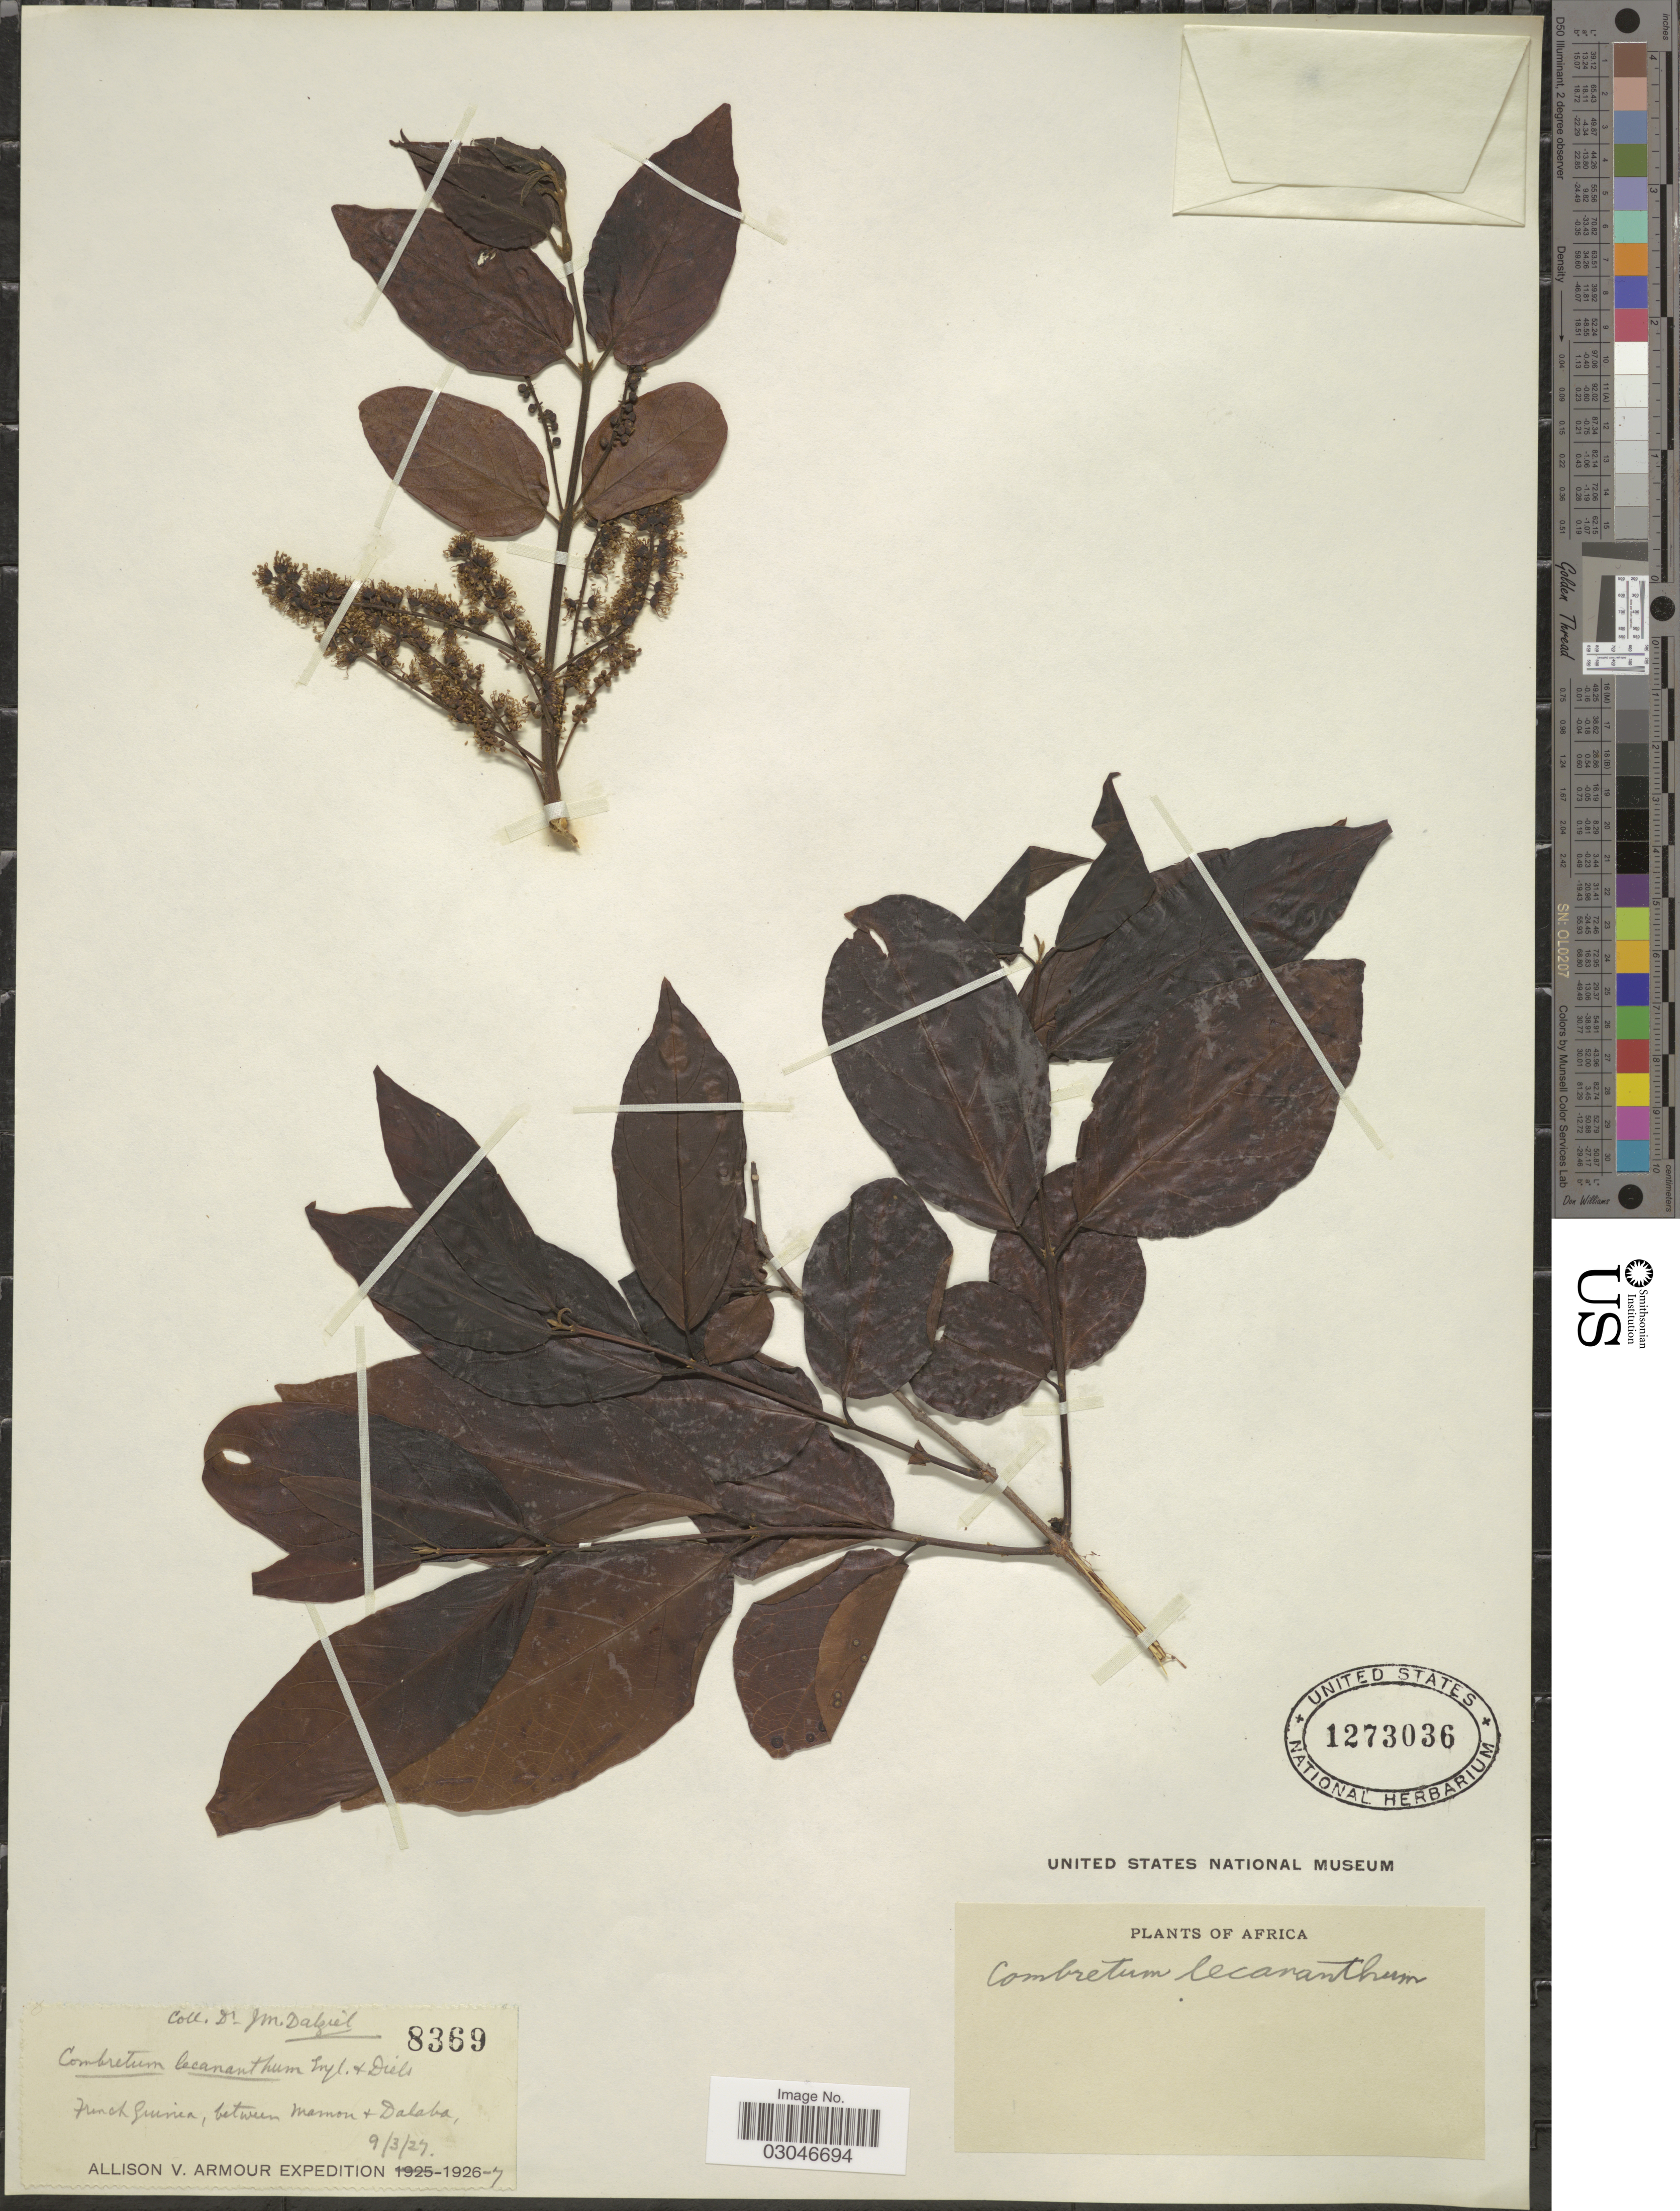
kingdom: Plantae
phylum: Tracheophyta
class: Magnoliopsida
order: Myrtales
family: Combretaceae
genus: Combretum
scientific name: Combretum lecananthum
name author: Engl. & Diels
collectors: J. Dalziel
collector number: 8369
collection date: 1927-03-09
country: Guinea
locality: Between Mamou & Dababa.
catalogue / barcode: US 1273036